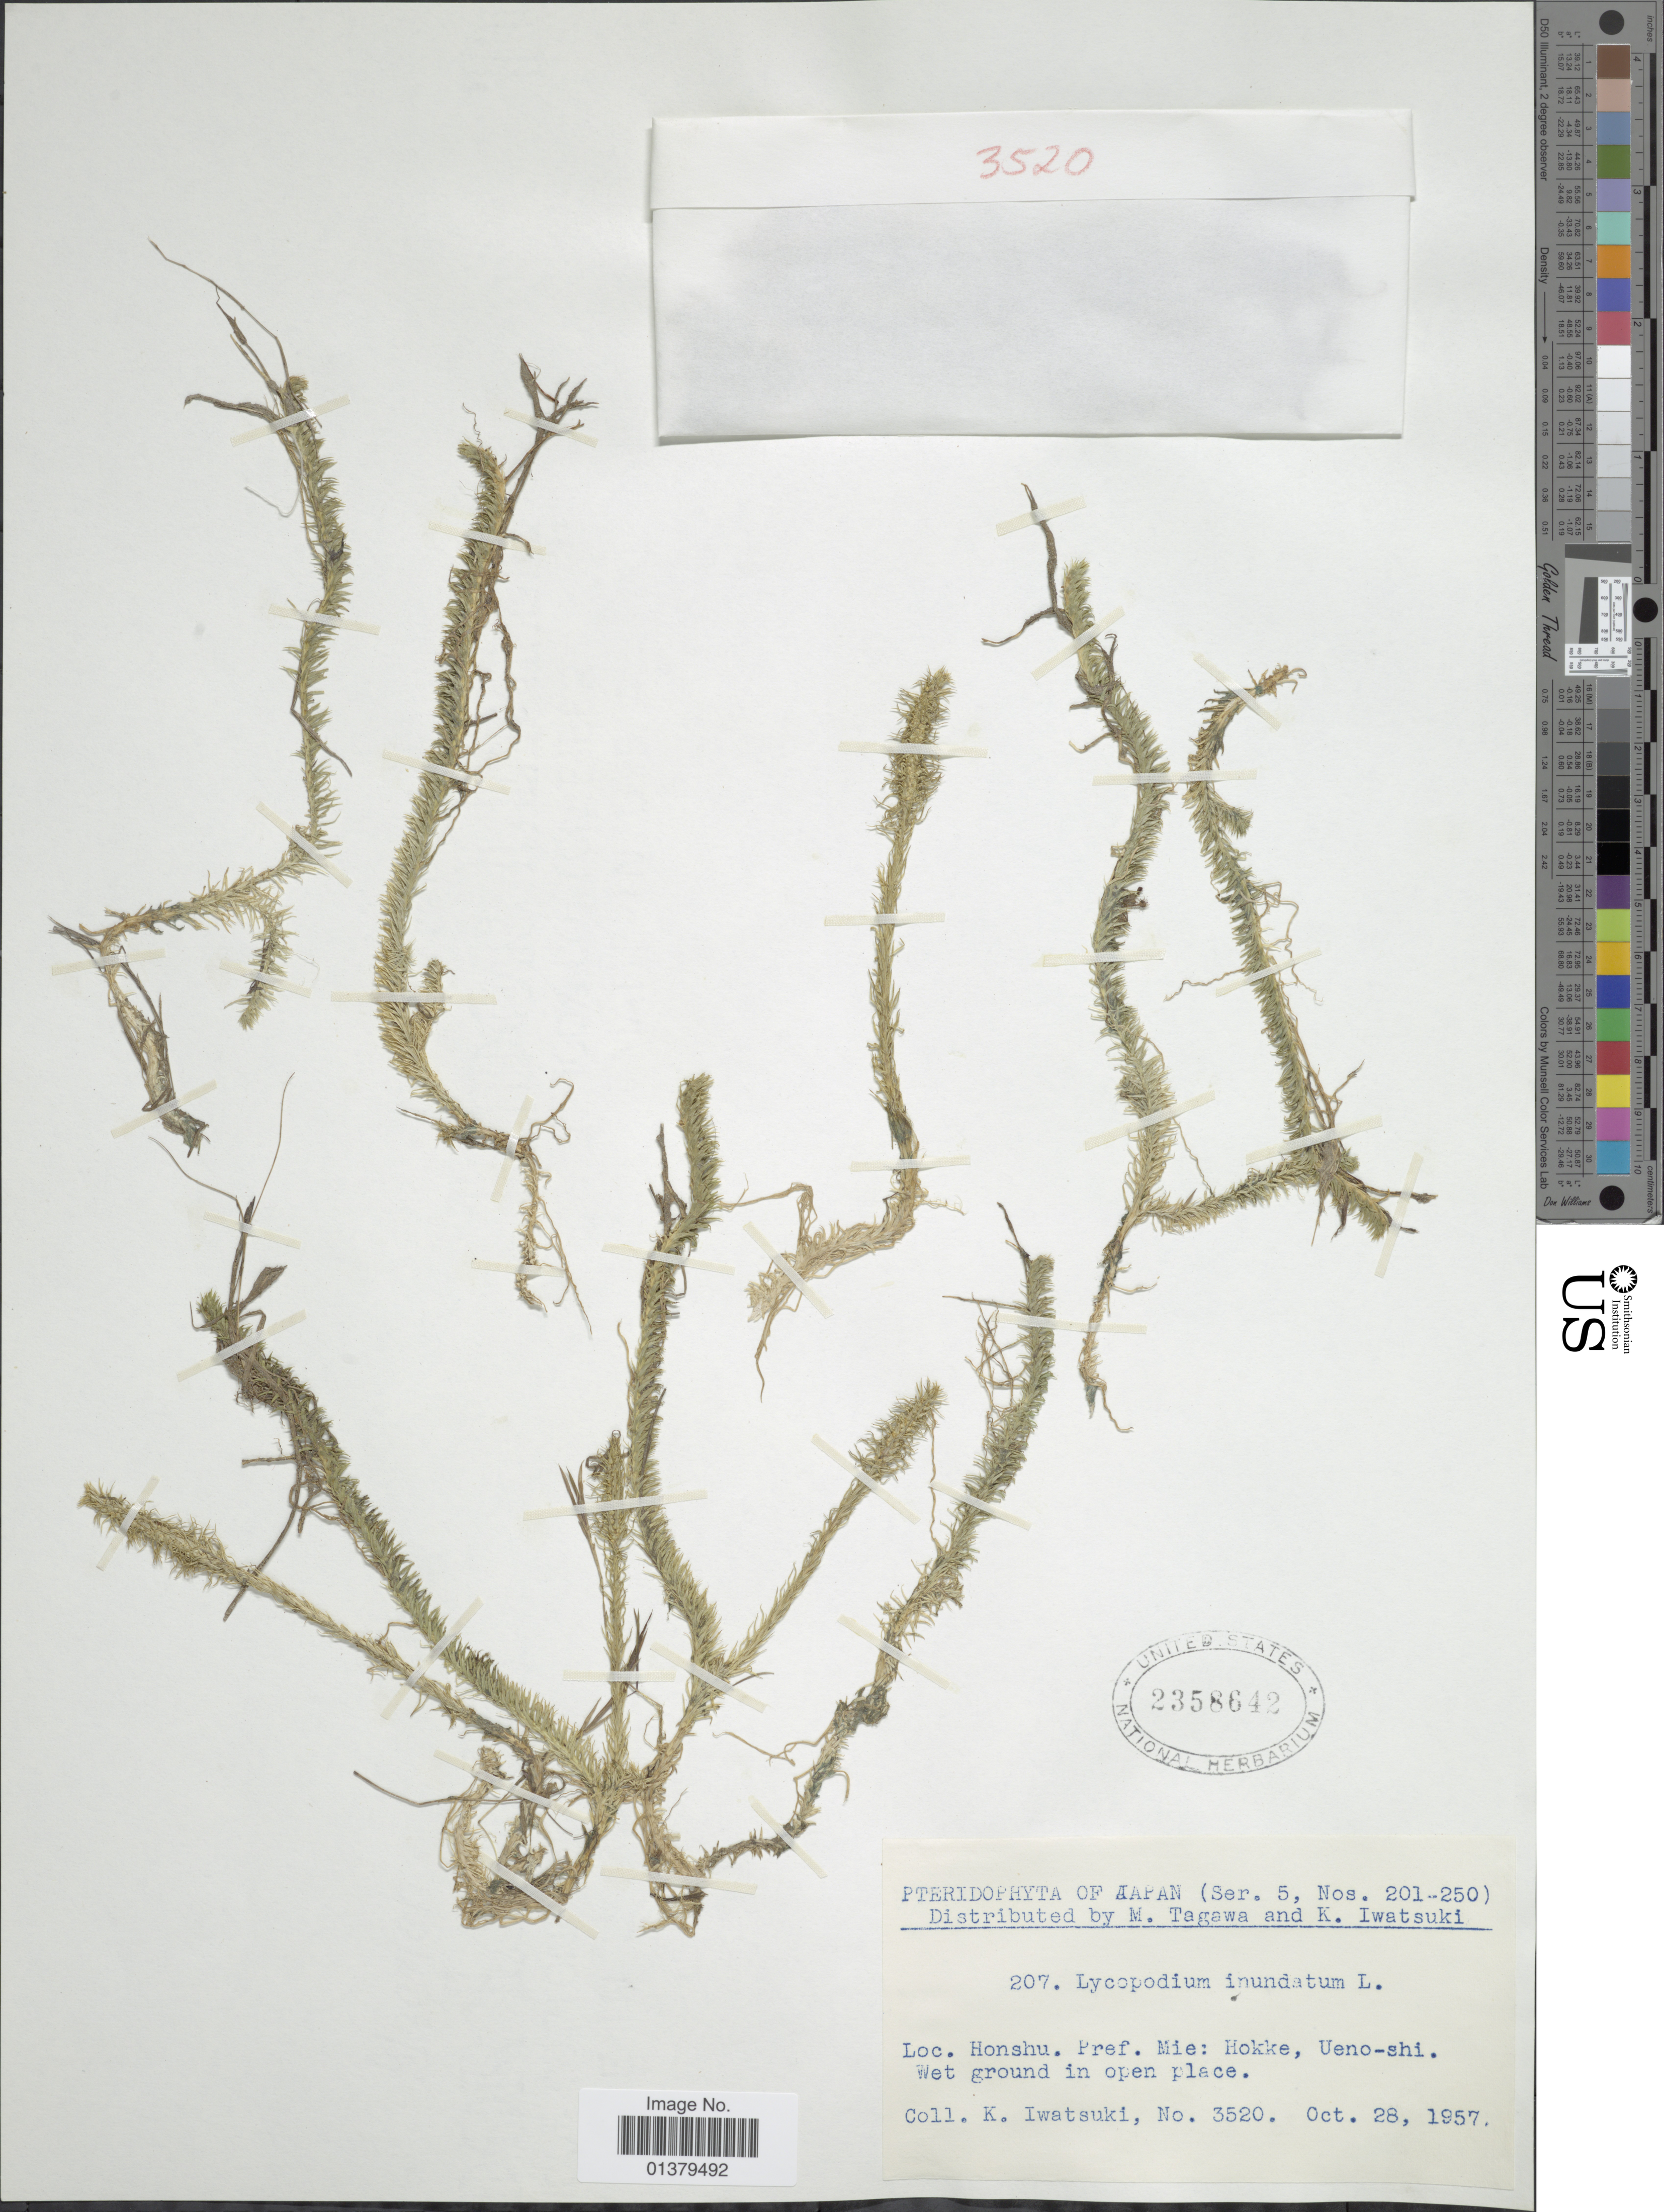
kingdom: Plantae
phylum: Tracheophyta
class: Lycopodiopsida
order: Lycopodiales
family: Lycopodiaceae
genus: Lycopodiella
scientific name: Lycopodiella inundata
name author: (L.) Holub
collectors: K. Iwatsuki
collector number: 207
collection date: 1957-10-28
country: Japan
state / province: Mie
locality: Honshu Pref Mie: Hokke, Ueno-shi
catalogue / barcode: US 2358642